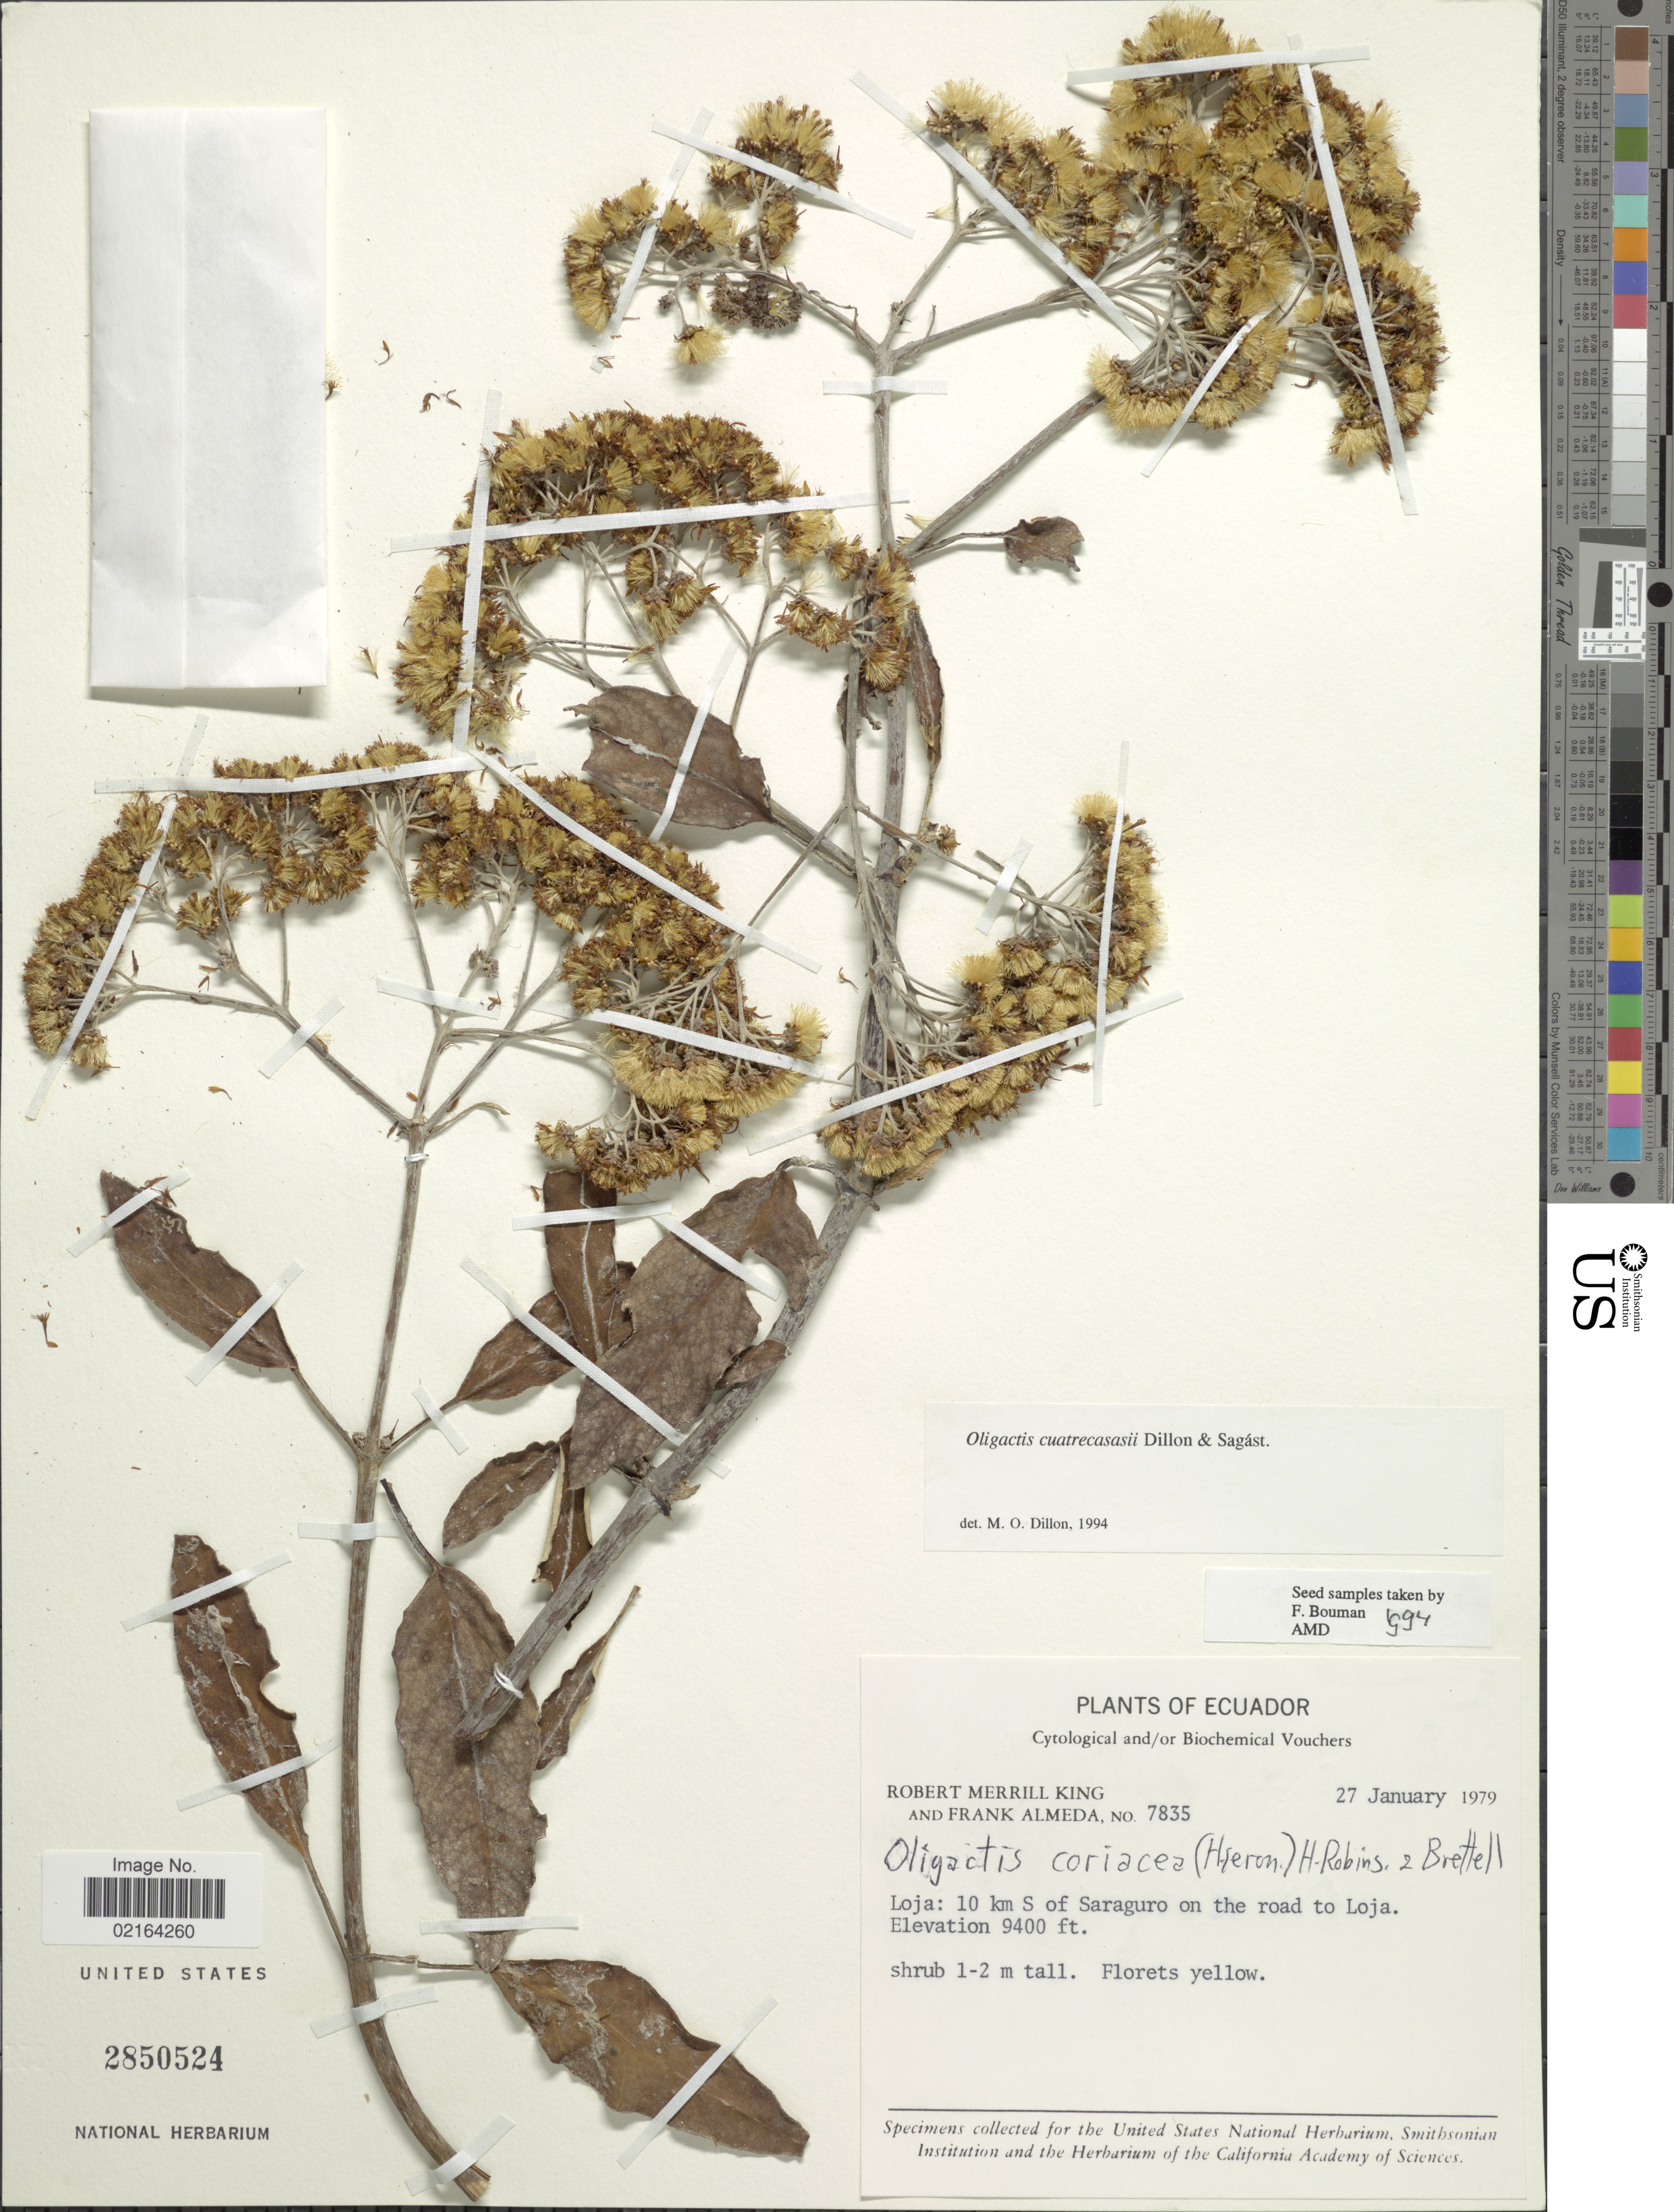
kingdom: Plantae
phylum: Tracheophyta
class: Magnoliopsida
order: Asterales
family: Asteraceae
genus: Sampera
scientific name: Sampera cuatrecasassii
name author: (M.O. Dillon & Sagást.) V.A. Funk & H. Rob.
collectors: R. M. King & F. Almeda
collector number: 7835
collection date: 1979-01-27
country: Ecuador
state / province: Loja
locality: Loja: 10 km S of Saraguro on the road to Loja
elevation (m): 2865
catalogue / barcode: US 2850524